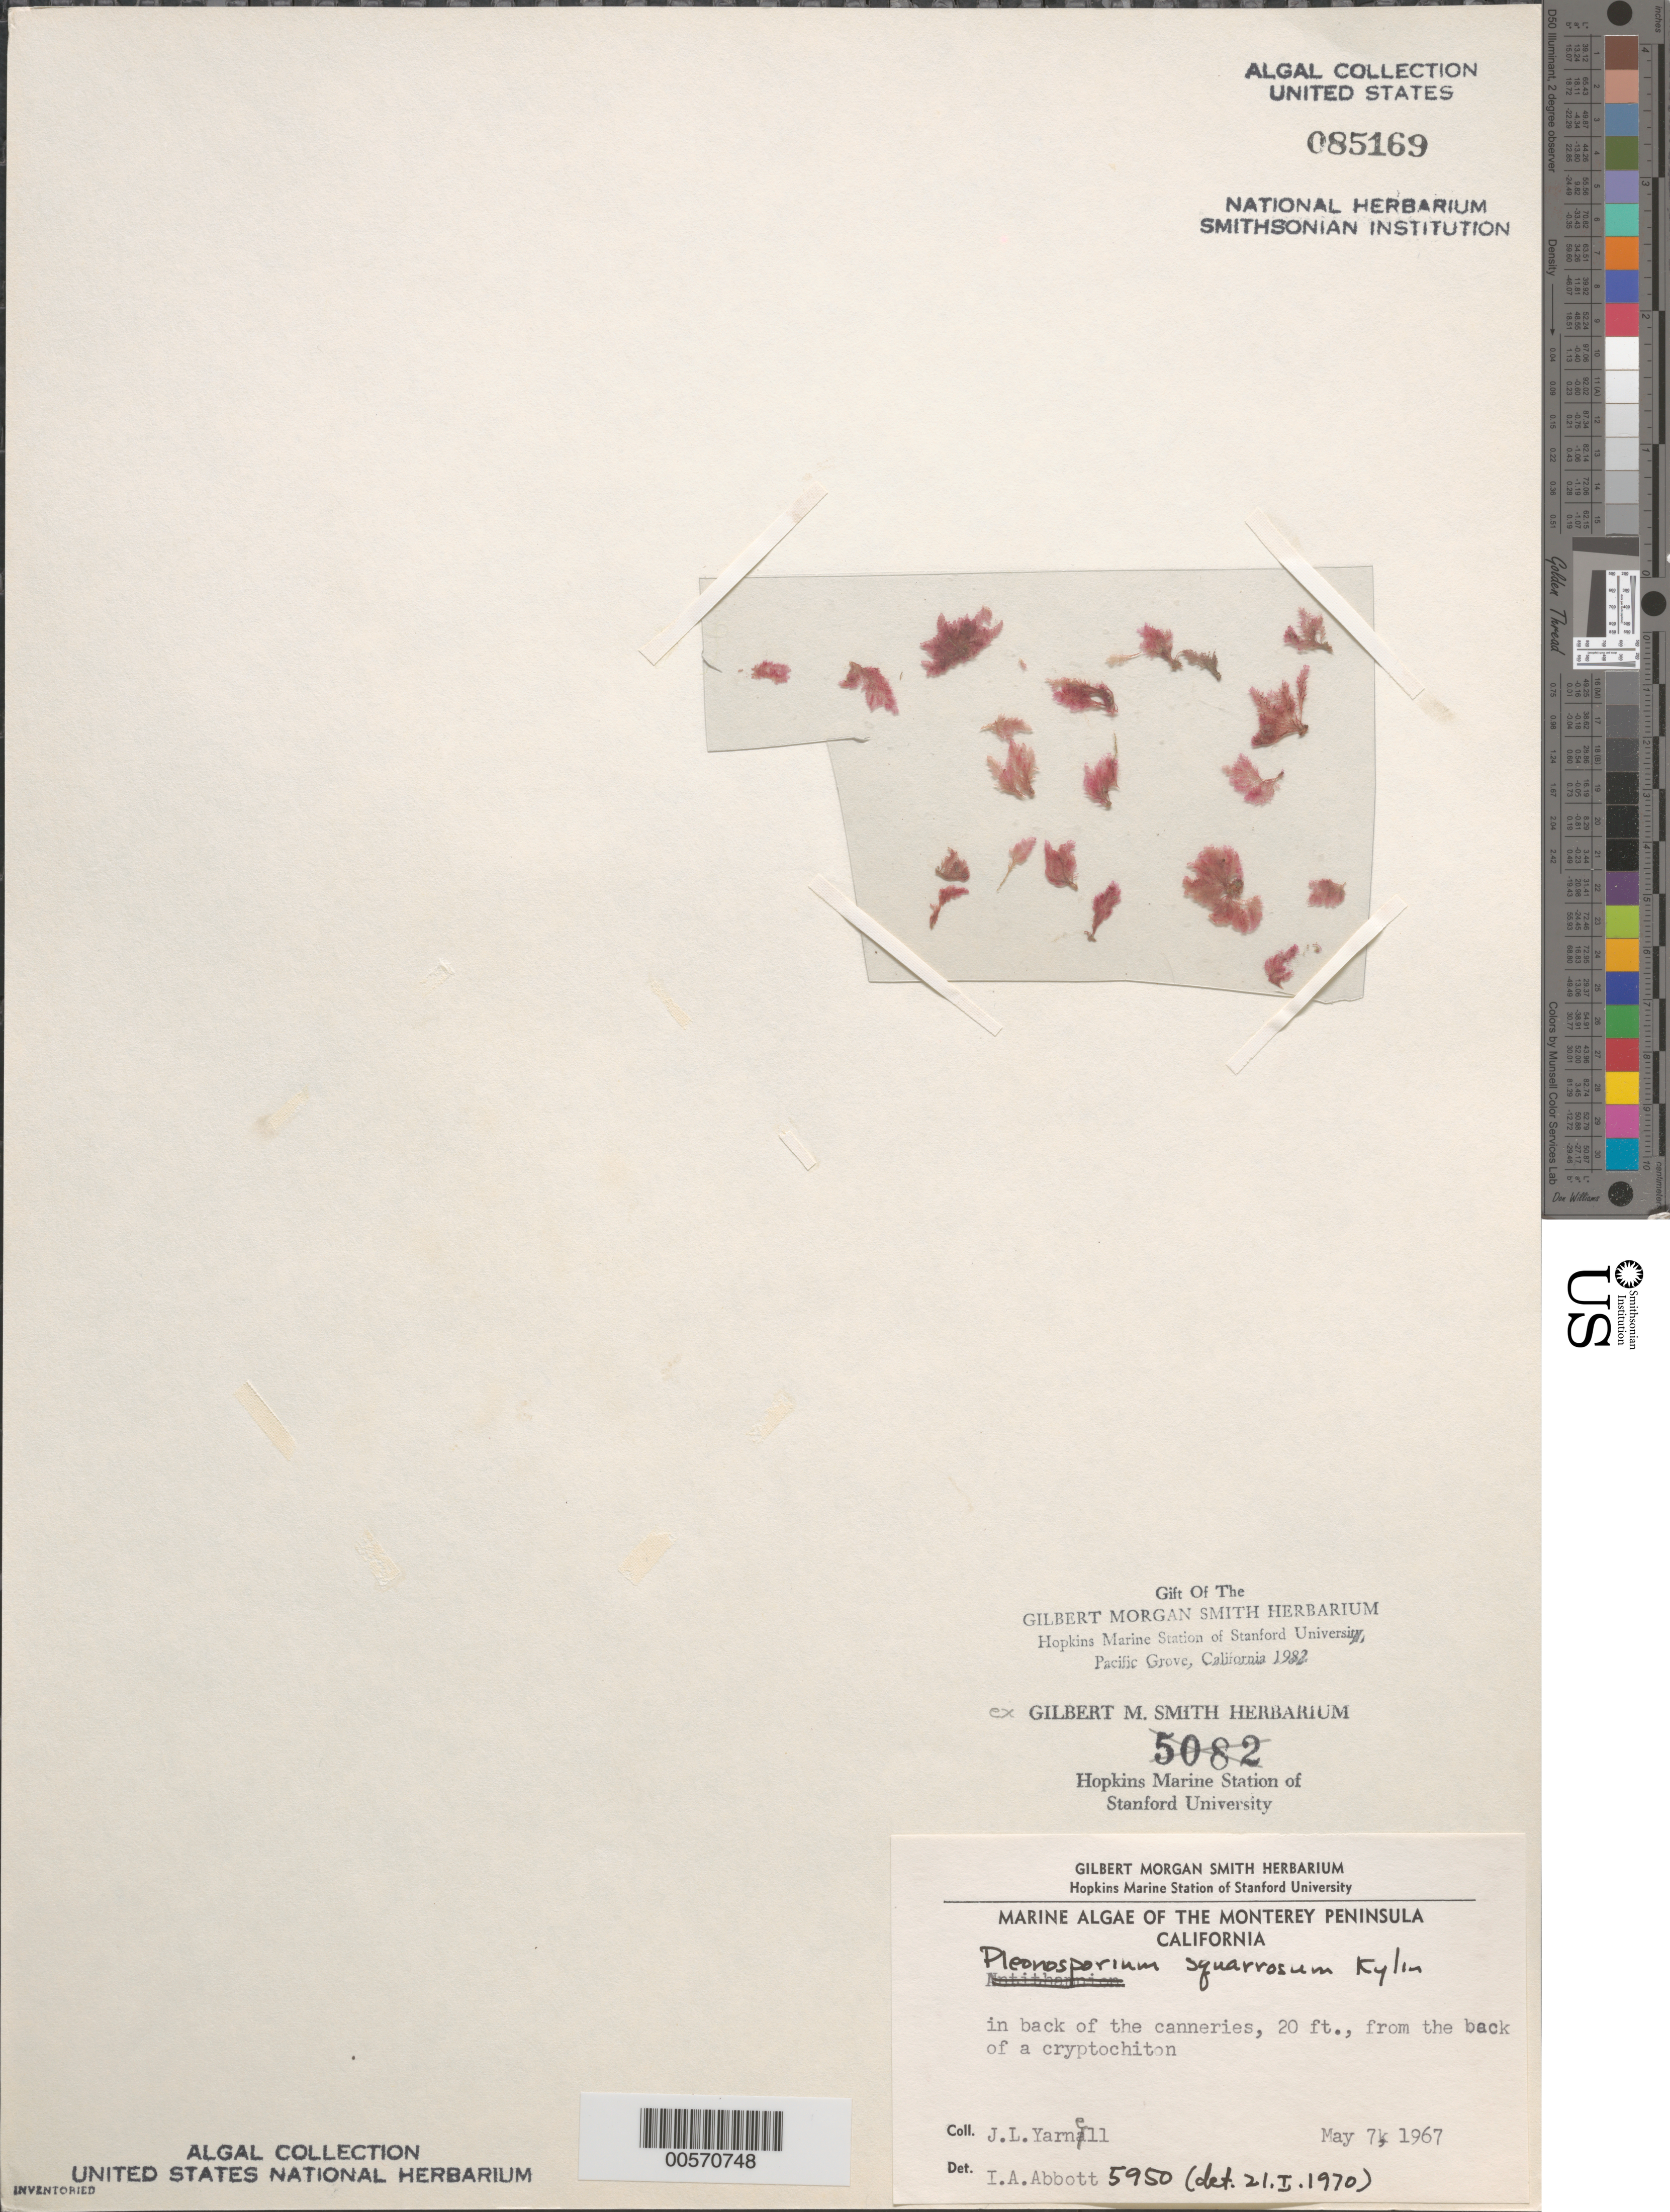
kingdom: Plantae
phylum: Rhodophyta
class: Florideophyceae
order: Ceramiales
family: Wrangeliaceae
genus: Pleonosporium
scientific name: Pleonosporium squarrulosum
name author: (Harv.) I.A. Abbott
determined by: Abbott, Isabella A.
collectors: J. Yarnell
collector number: IAA 5950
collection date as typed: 07 May 1967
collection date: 1967-05-07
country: United States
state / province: California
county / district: Monterey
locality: Monterey Peninsula, in back of Hovden Canneries, Mussel Point, Pacific Grove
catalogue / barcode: US 85169